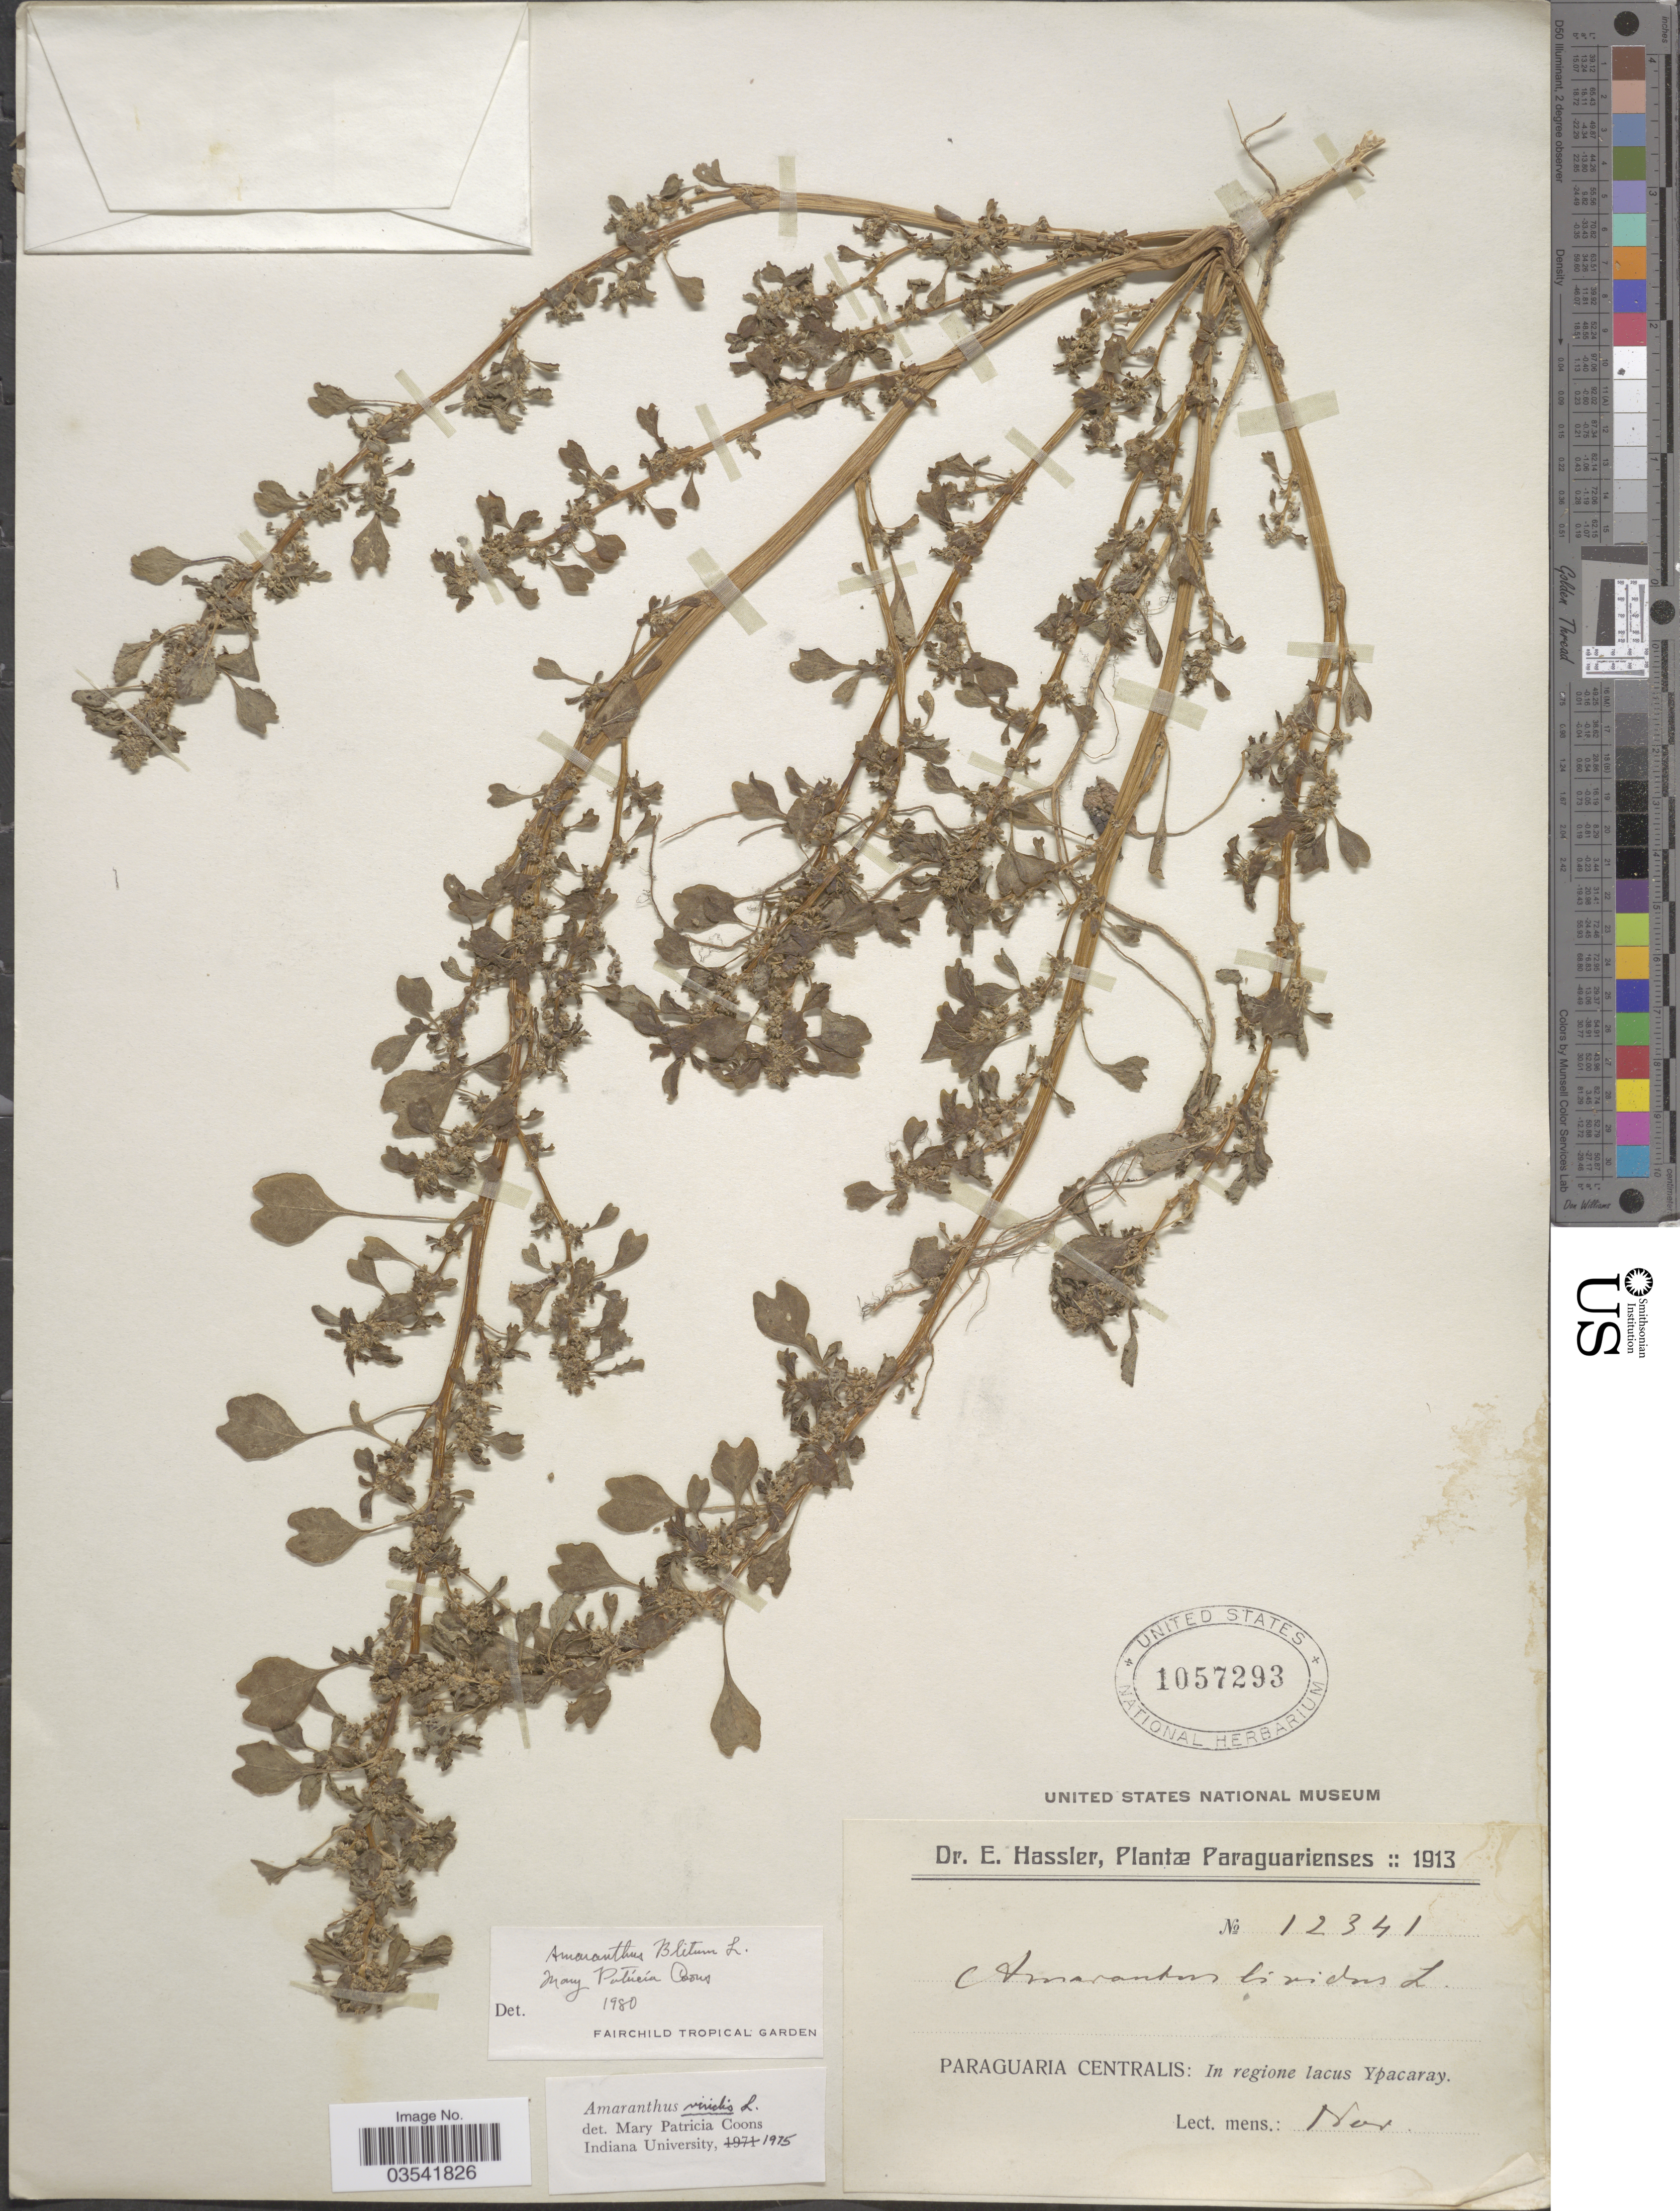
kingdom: Plantae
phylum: Tracheophyta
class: Magnoliopsida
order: Caryophyllales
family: Amaranthaceae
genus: Amaranthus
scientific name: Amaranthus blitum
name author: L.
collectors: E. Hassler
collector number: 12341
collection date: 1913-11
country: Paraguay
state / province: Paraguari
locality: Paraguaria Centralis: In regione lacus Ypacaray.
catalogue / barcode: US 1057293